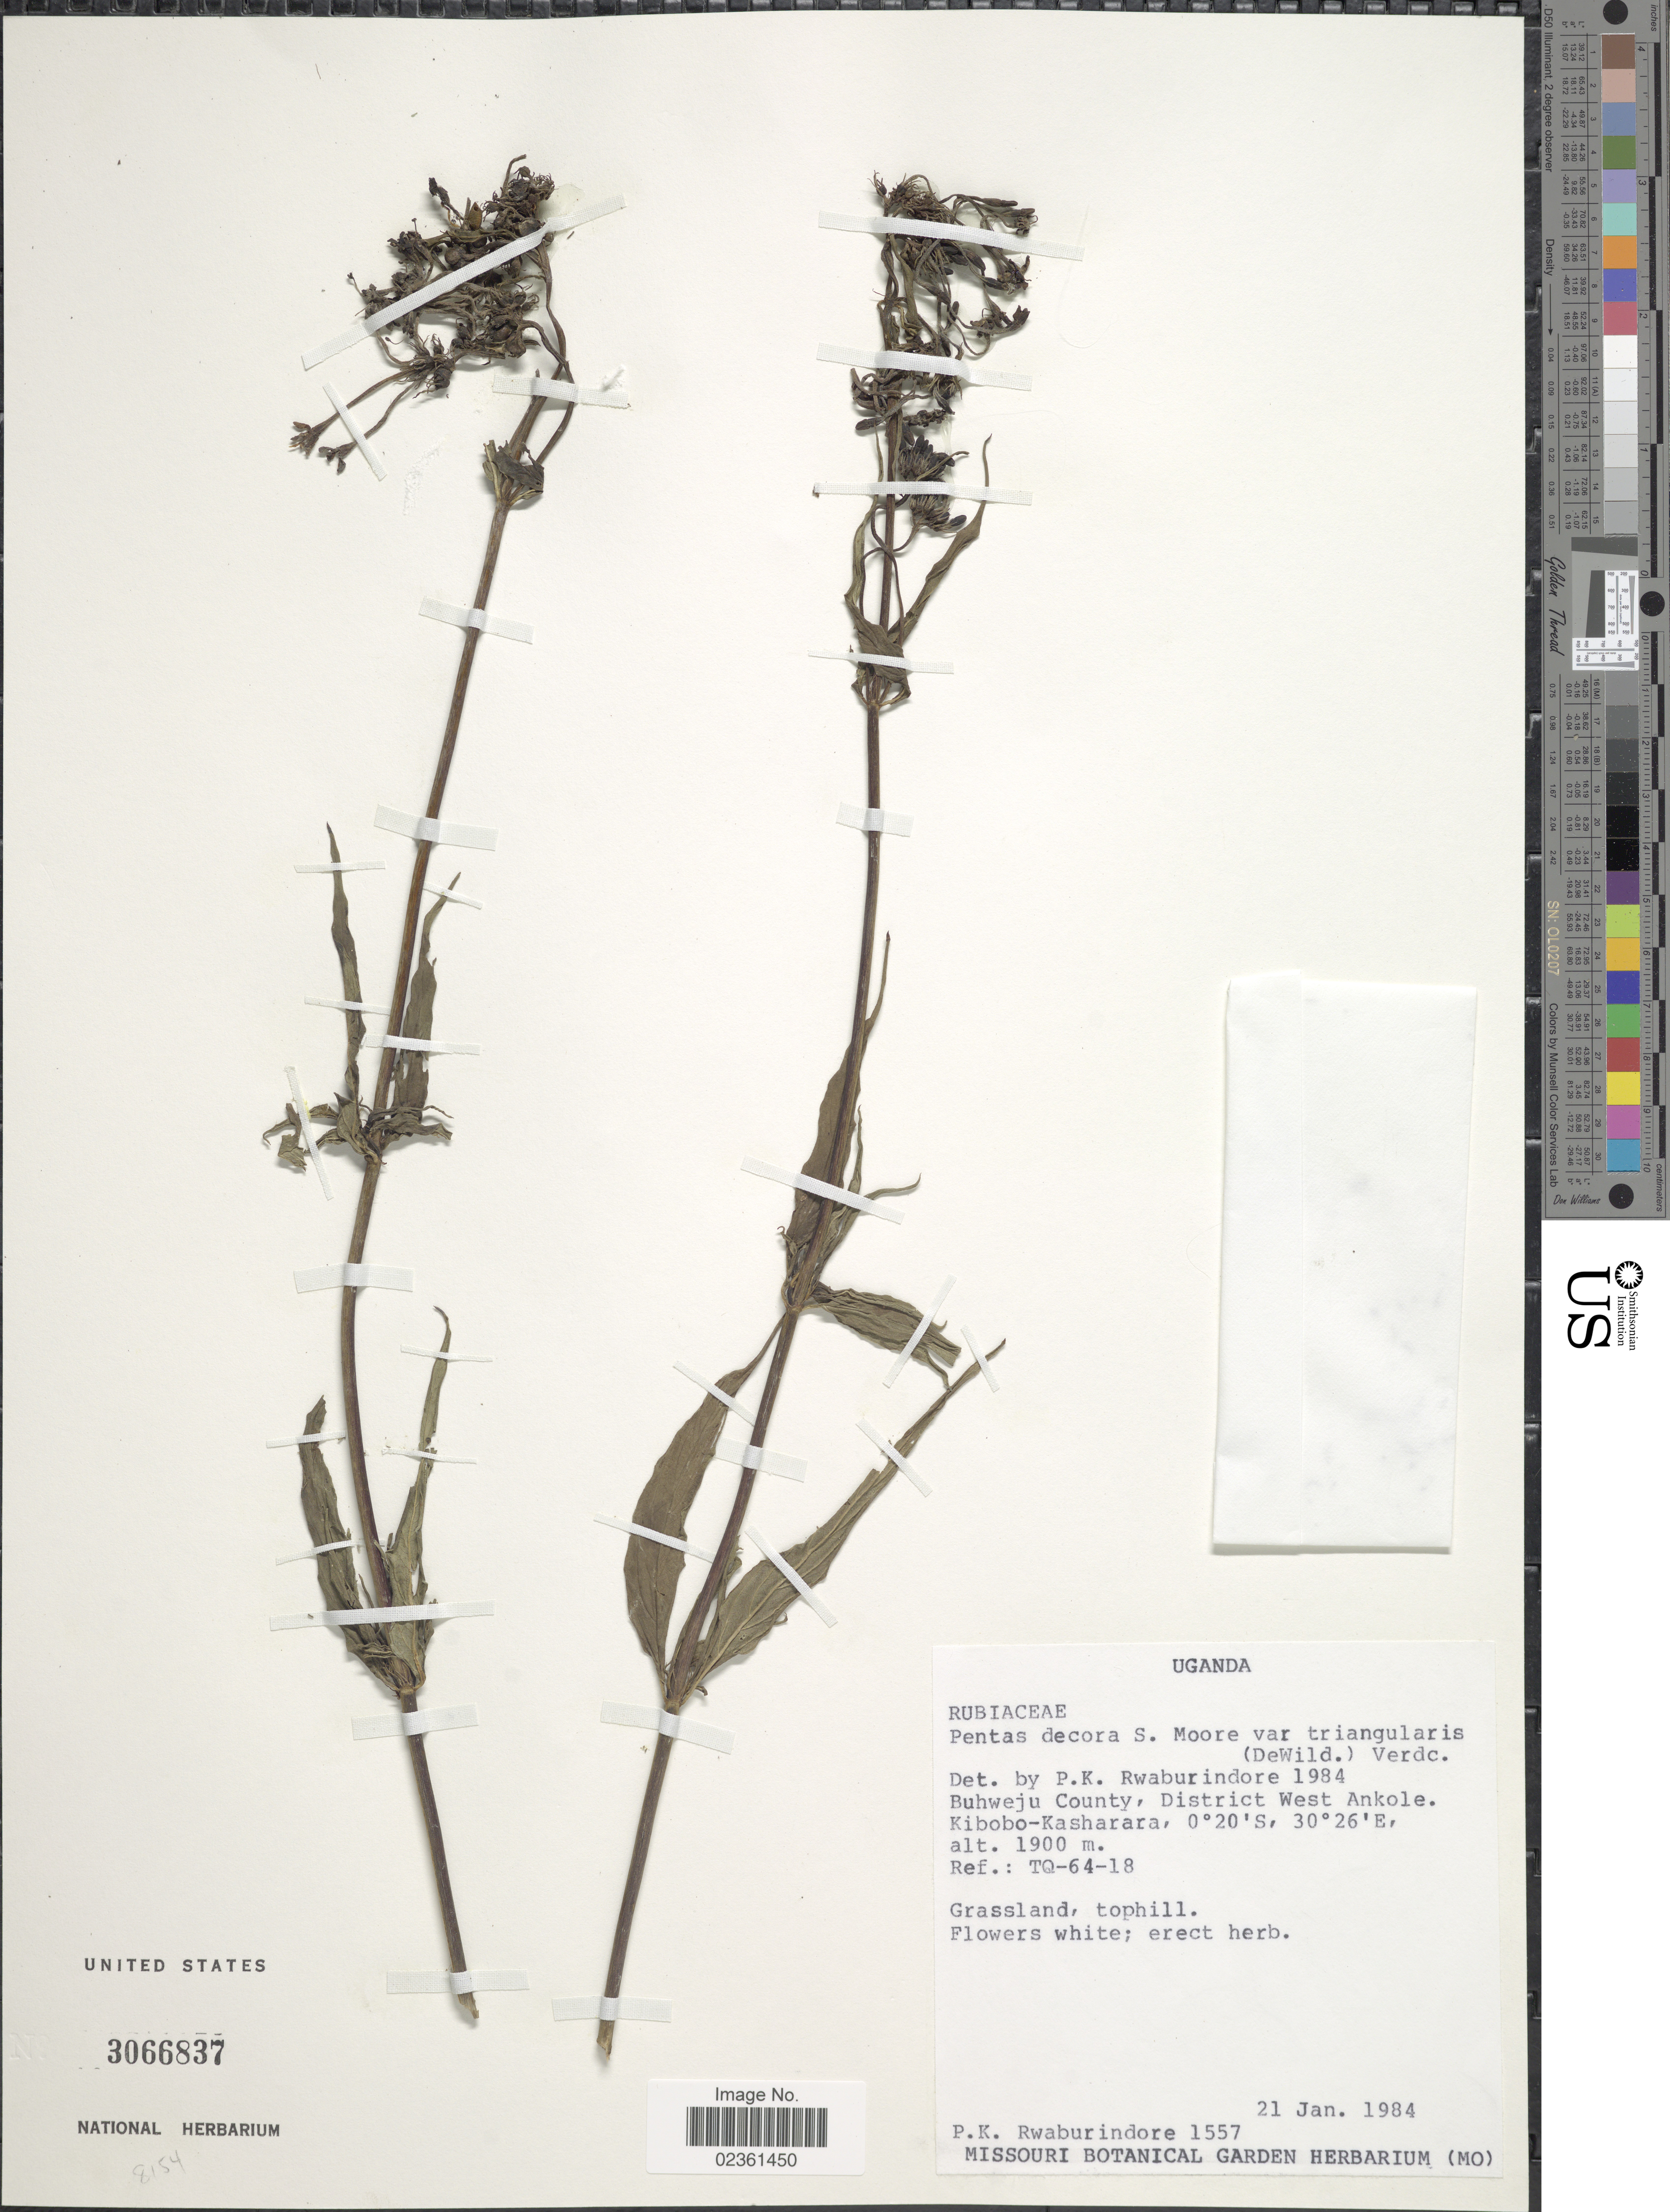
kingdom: Plantae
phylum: Tracheophyta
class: Magnoliopsida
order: Gentianales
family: Rubiaceae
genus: Pentas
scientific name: Pentas decora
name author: S. Moore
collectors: P. Rwaburindore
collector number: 1557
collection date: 1984-01-21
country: Uganda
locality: Buhweju County, District West Ankole, Kibono-Kasharara, grassland, tophill, Ref.: TQ-64-18.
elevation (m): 1900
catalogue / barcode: US 3066837